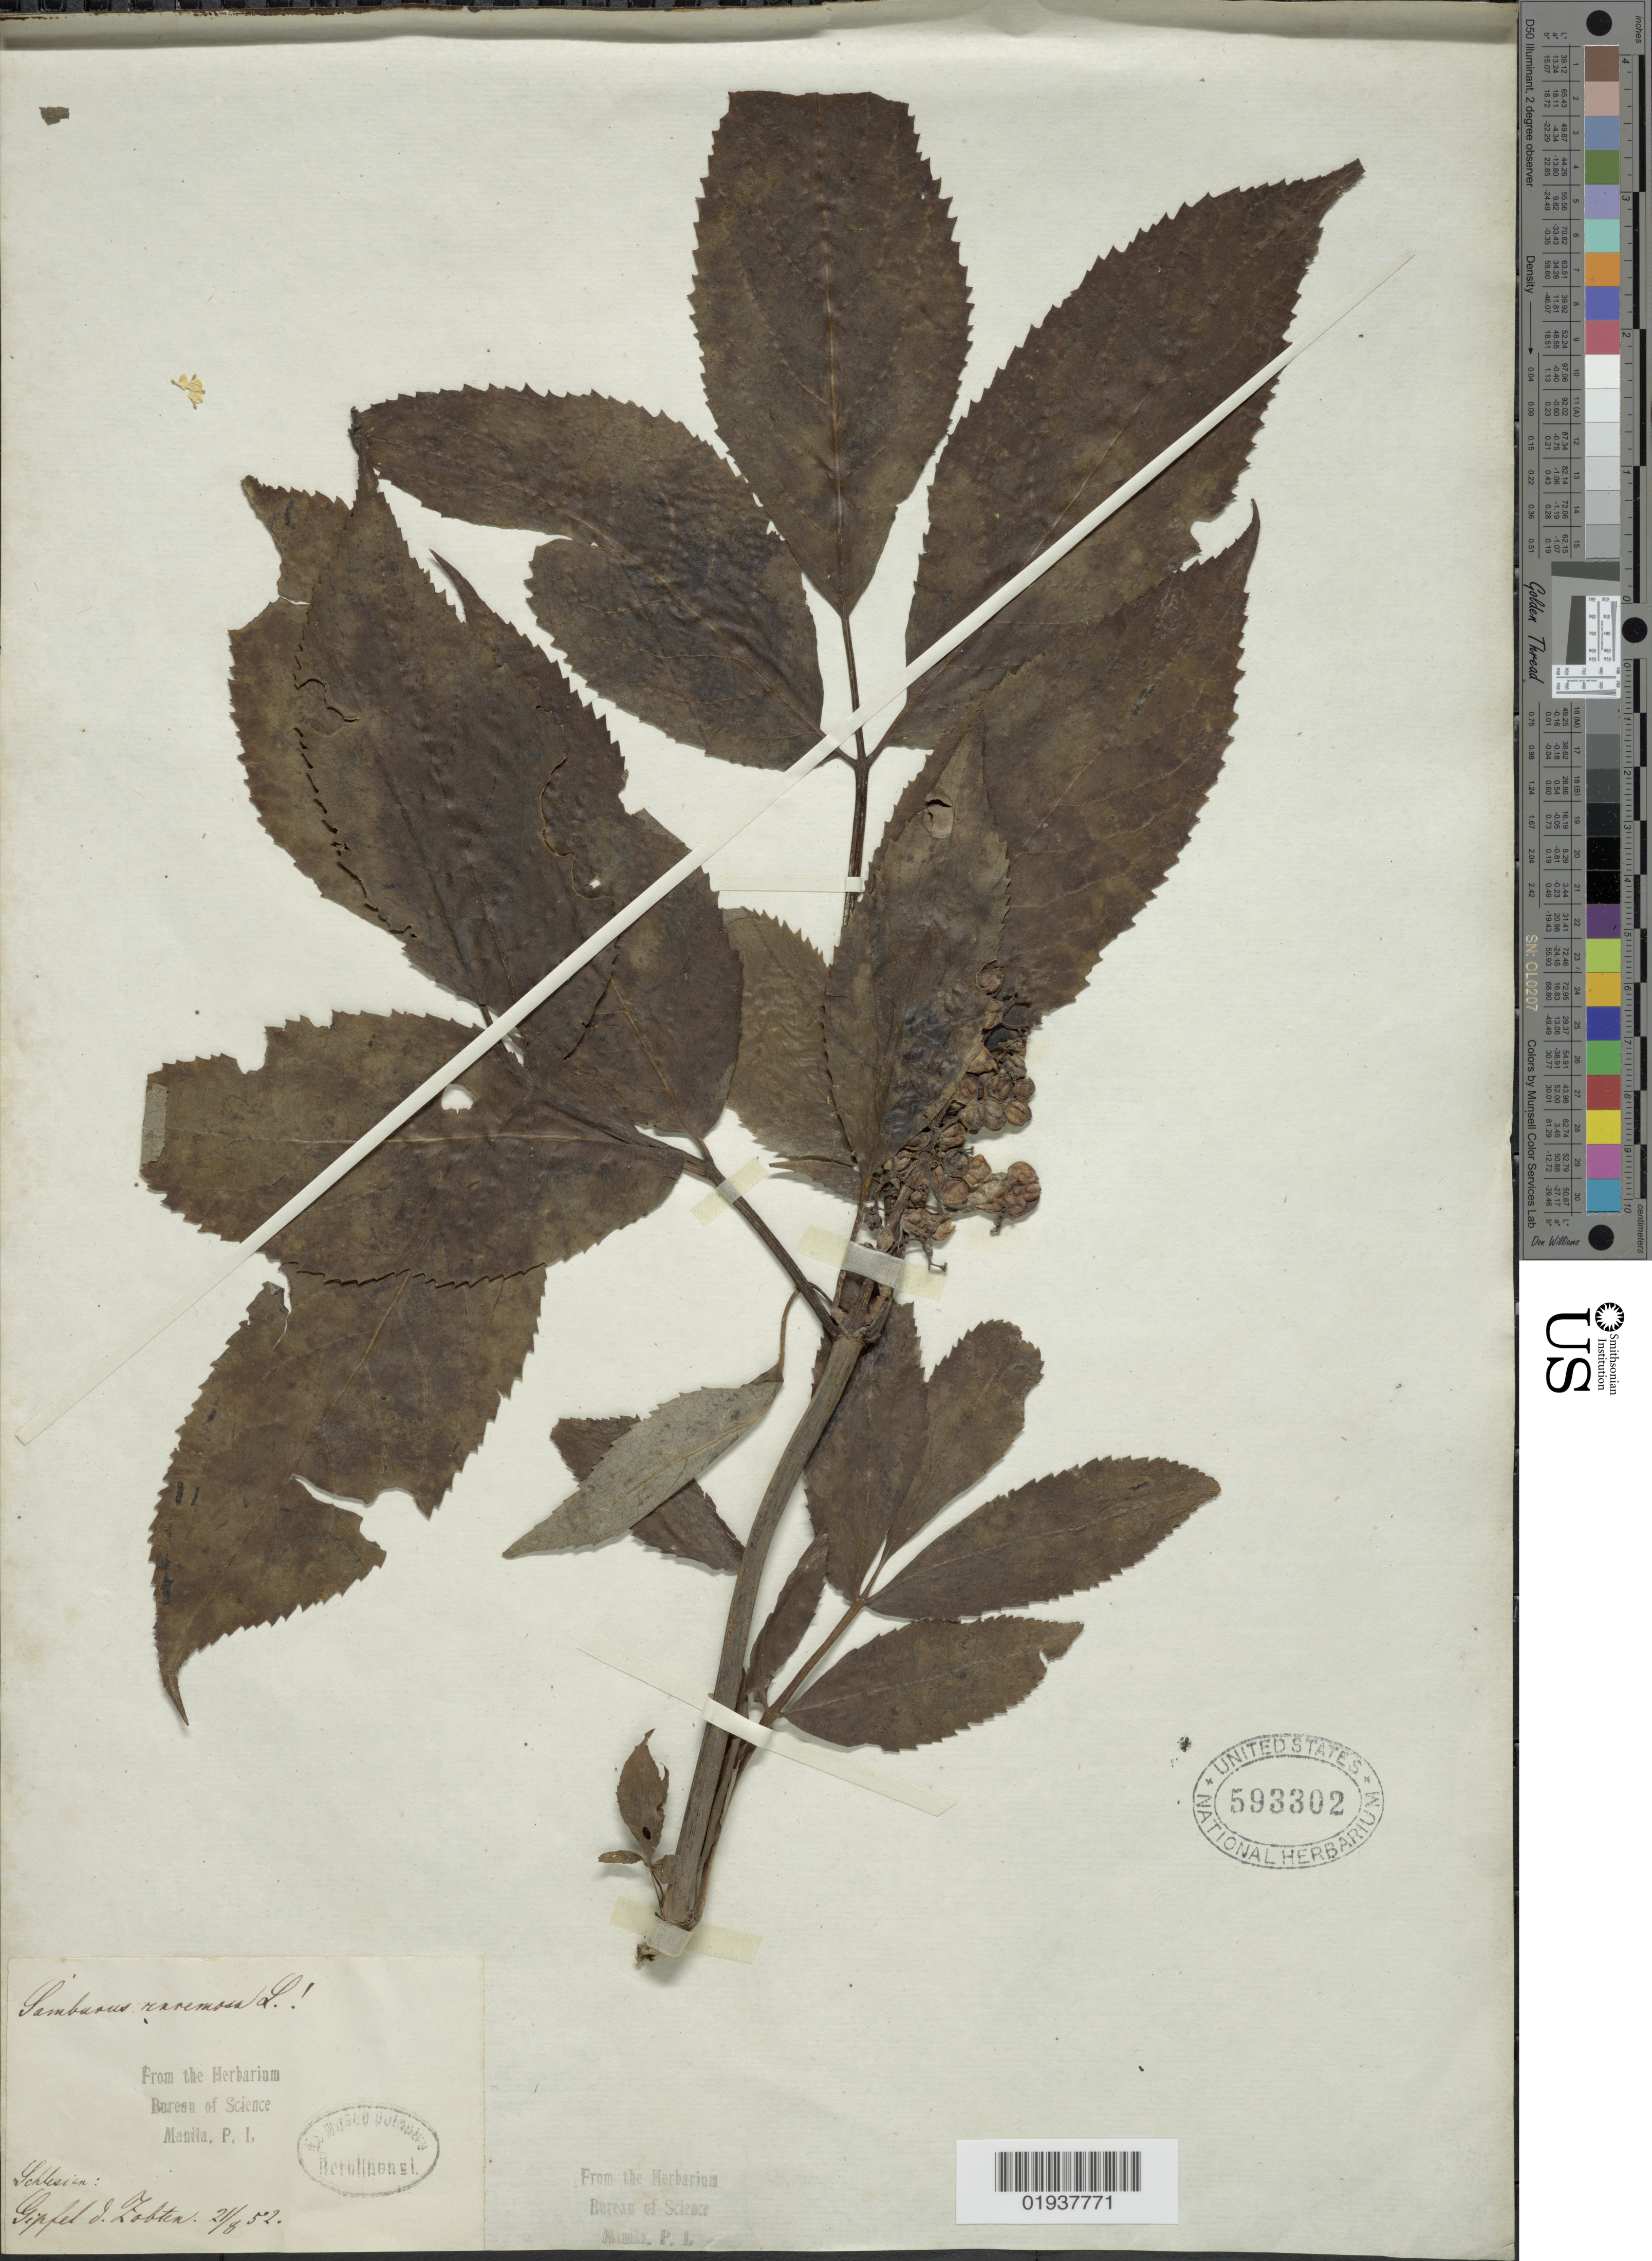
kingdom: Plantae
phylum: Tracheophyta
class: Magnoliopsida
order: Dipsacales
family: Viburnaceae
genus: Sambucus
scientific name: Sambucus racemosa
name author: L.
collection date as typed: Transcribed d/m/y: 21/8/52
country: Poland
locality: Schlesien: Gipfel d. Zobten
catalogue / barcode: US 593302